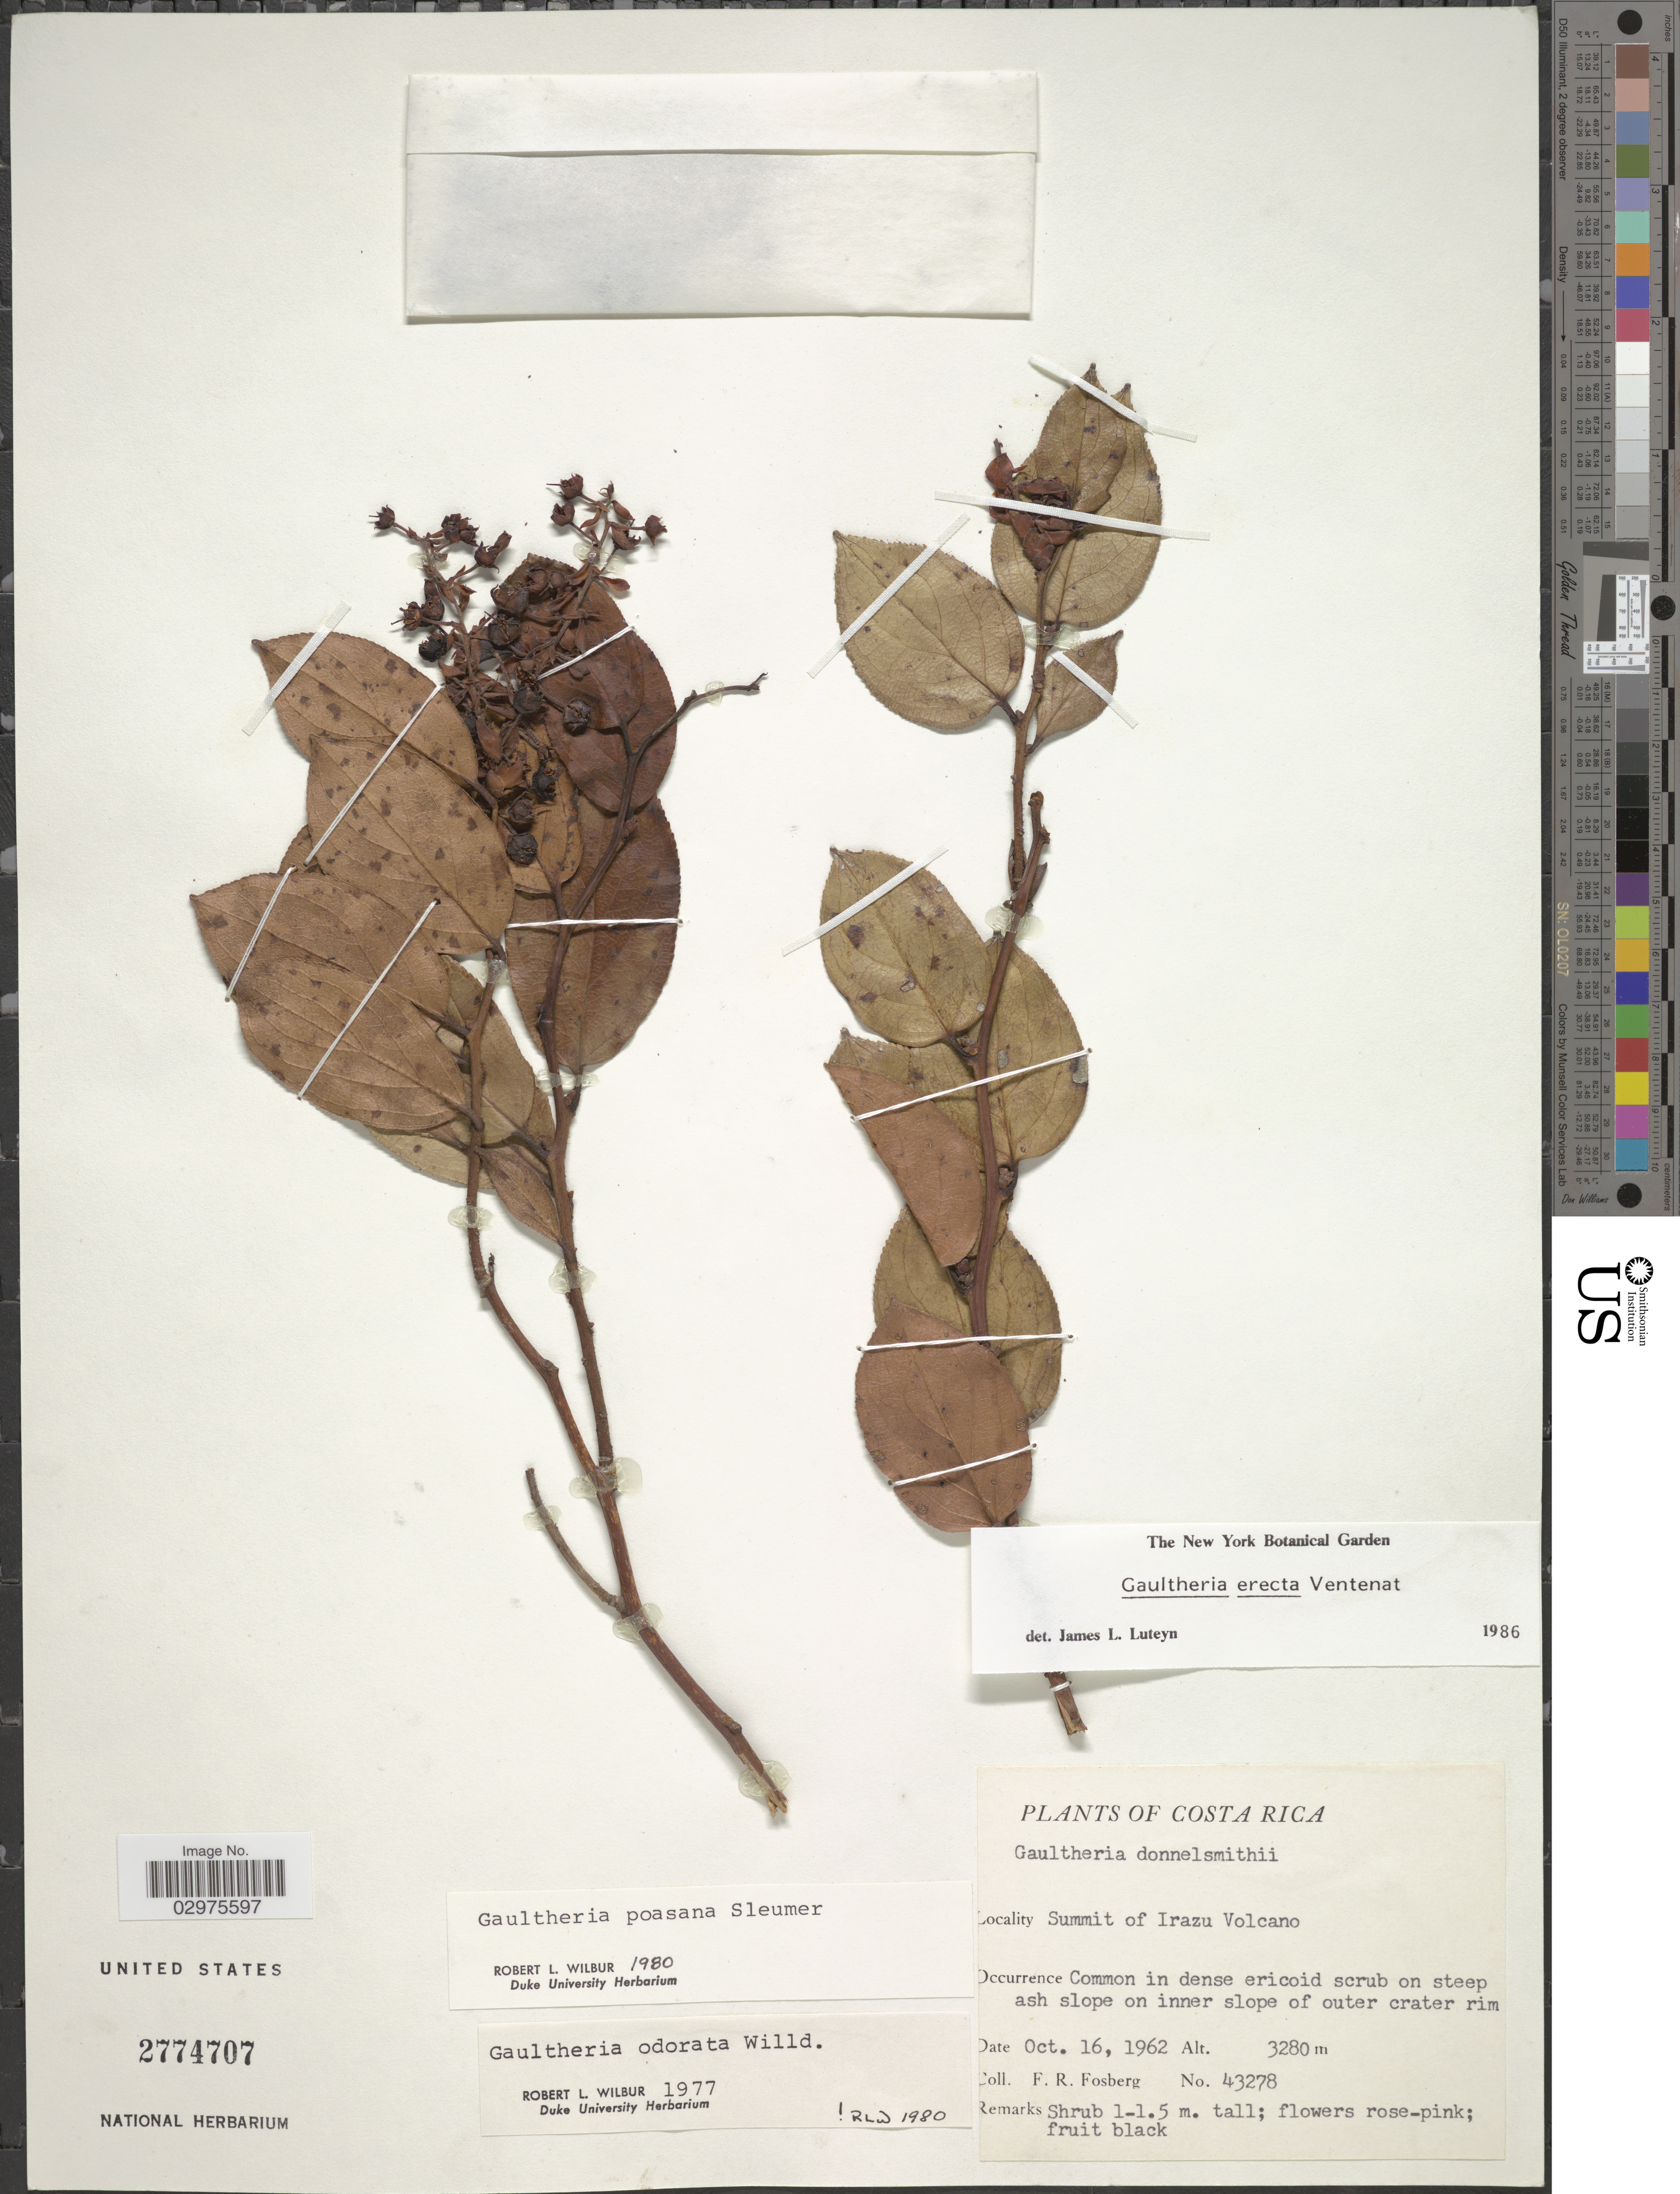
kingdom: Plantae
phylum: Tracheophyta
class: Magnoliopsida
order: Ericales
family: Ericaceae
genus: Gaultheria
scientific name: Gaultheria erecta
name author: Vent.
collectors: F. R. Fosberg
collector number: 43278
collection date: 1962-10-16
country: Costa Rica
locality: Summit of Irazu Volcano.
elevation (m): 3280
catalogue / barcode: US 2774707